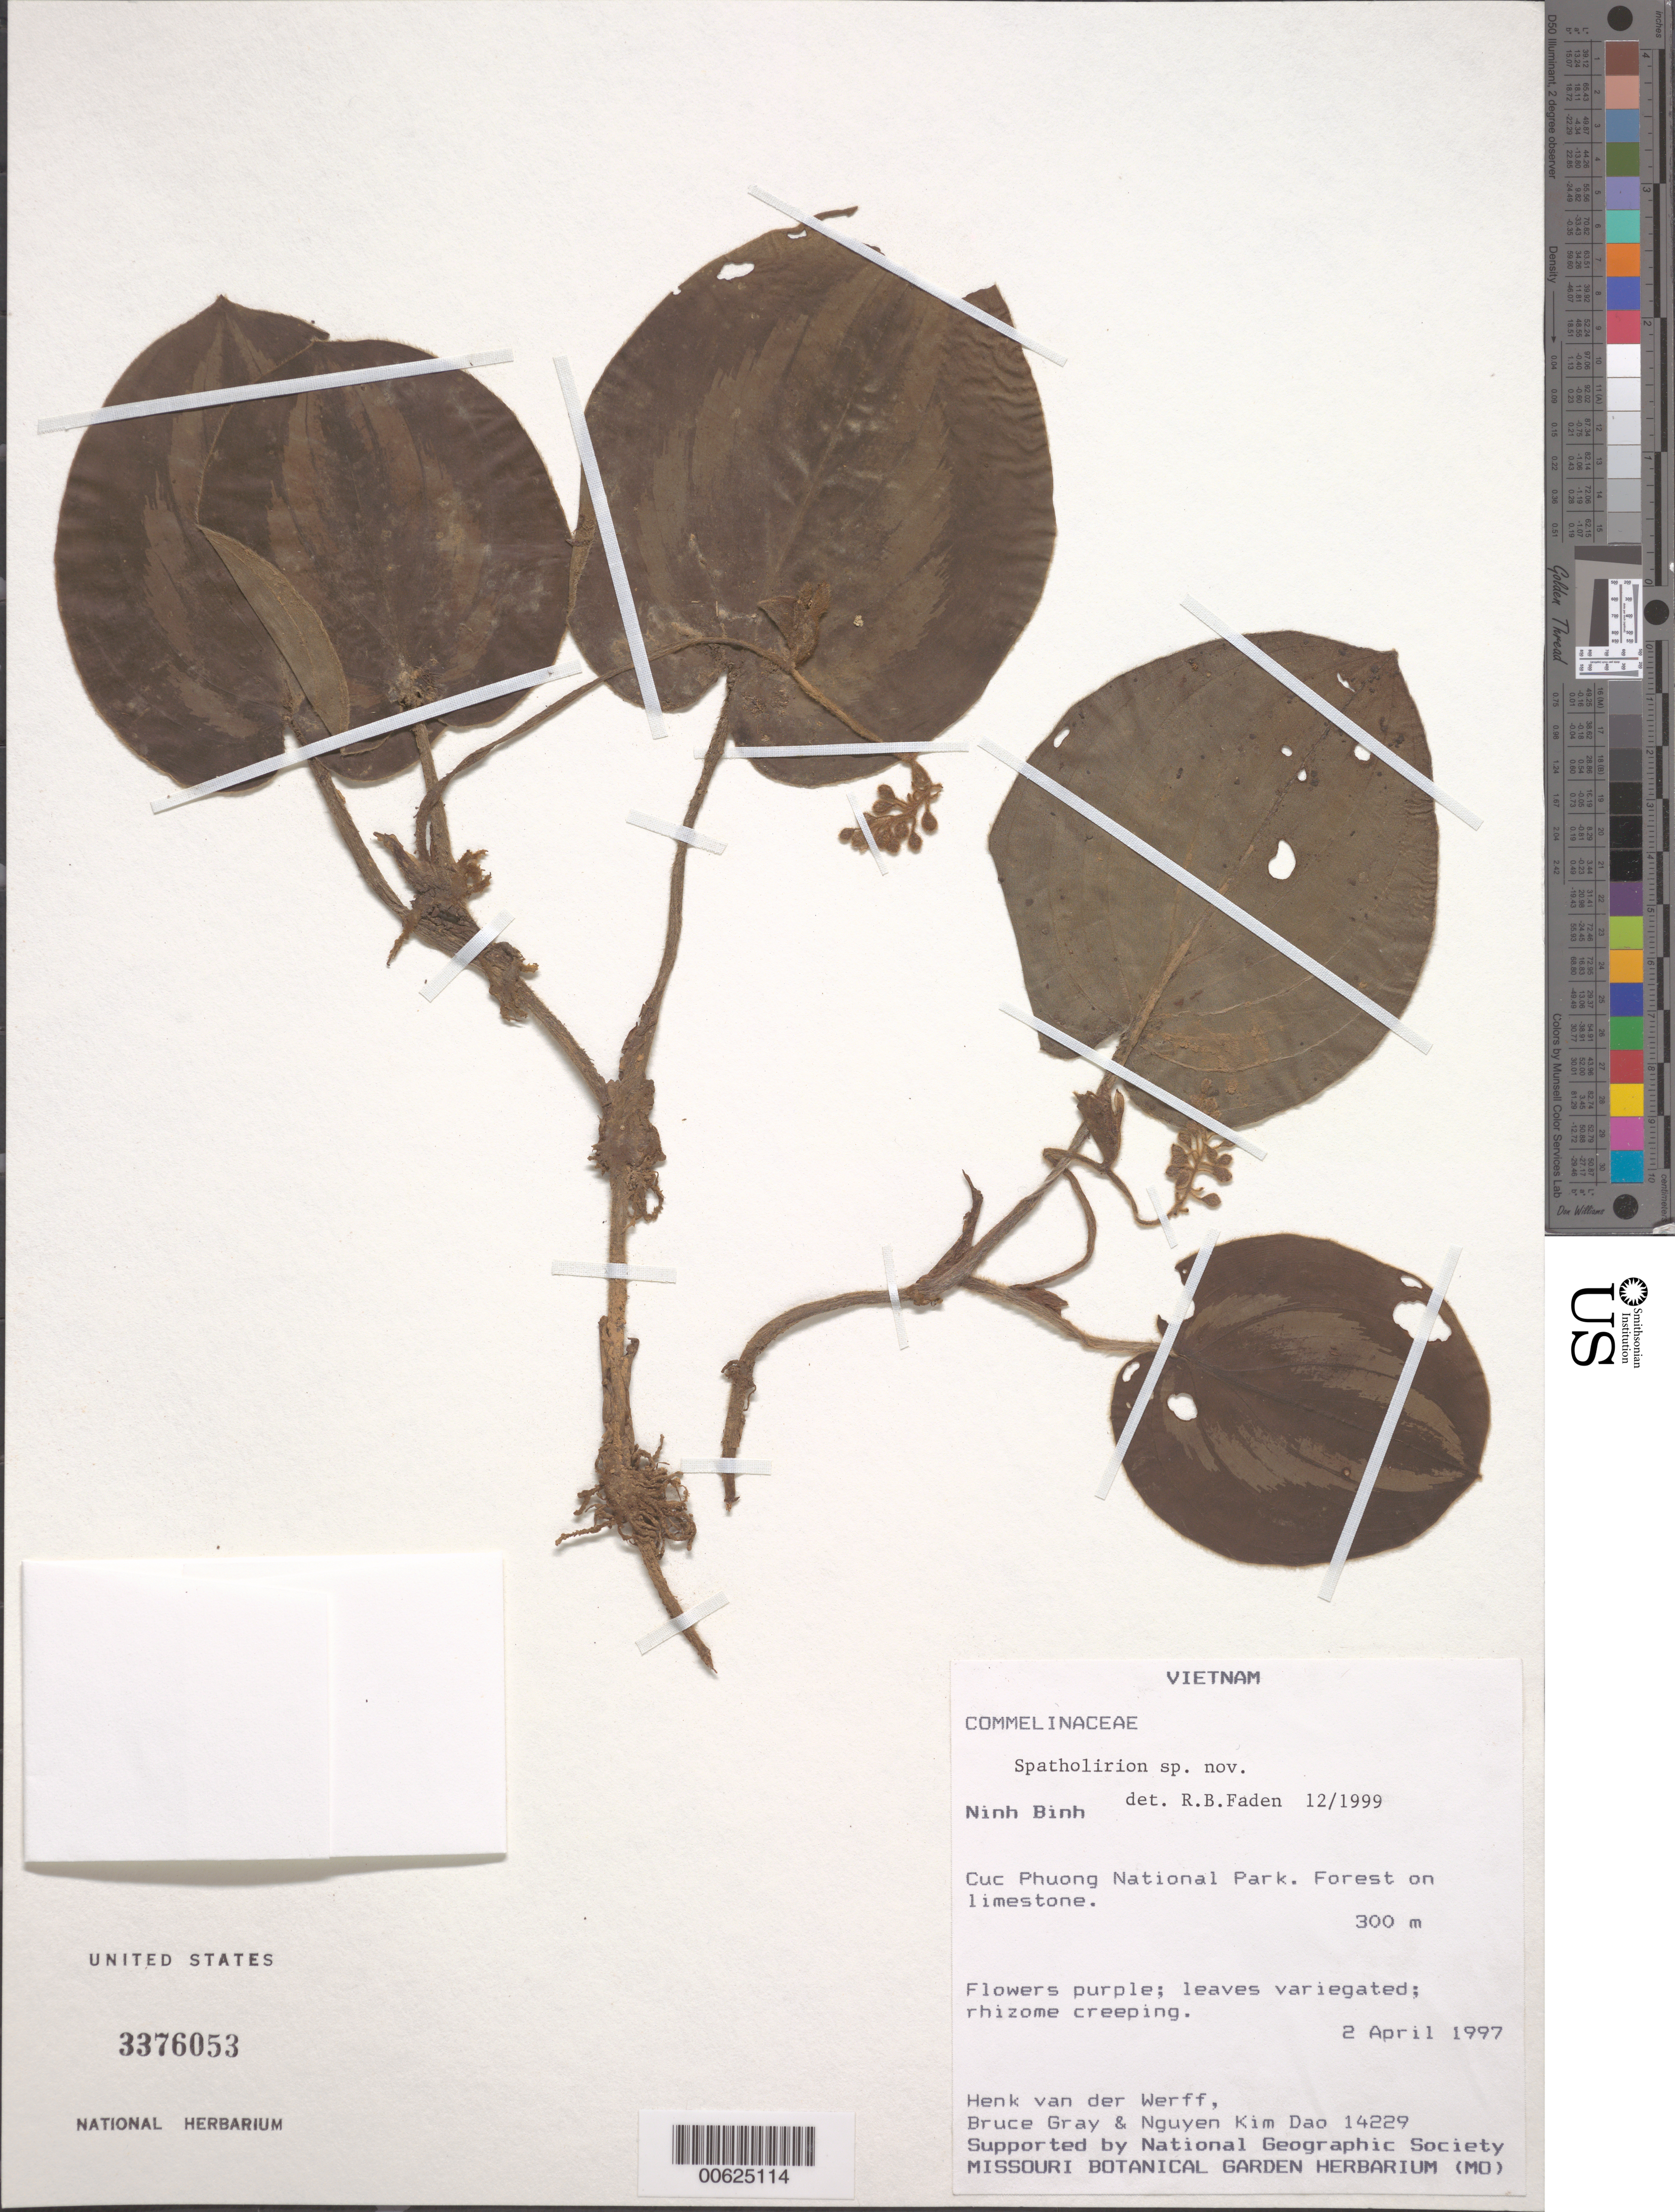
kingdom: Plantae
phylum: Tracheophyta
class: Liliopsida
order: Commelinales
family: Commelinaceae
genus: Spatholirion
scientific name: Spatholirion sp.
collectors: H. van der Werff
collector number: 14229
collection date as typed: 02 Apr 1997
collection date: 1997-04-02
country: Vietnam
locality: Cuc phuong national park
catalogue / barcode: US 3376053